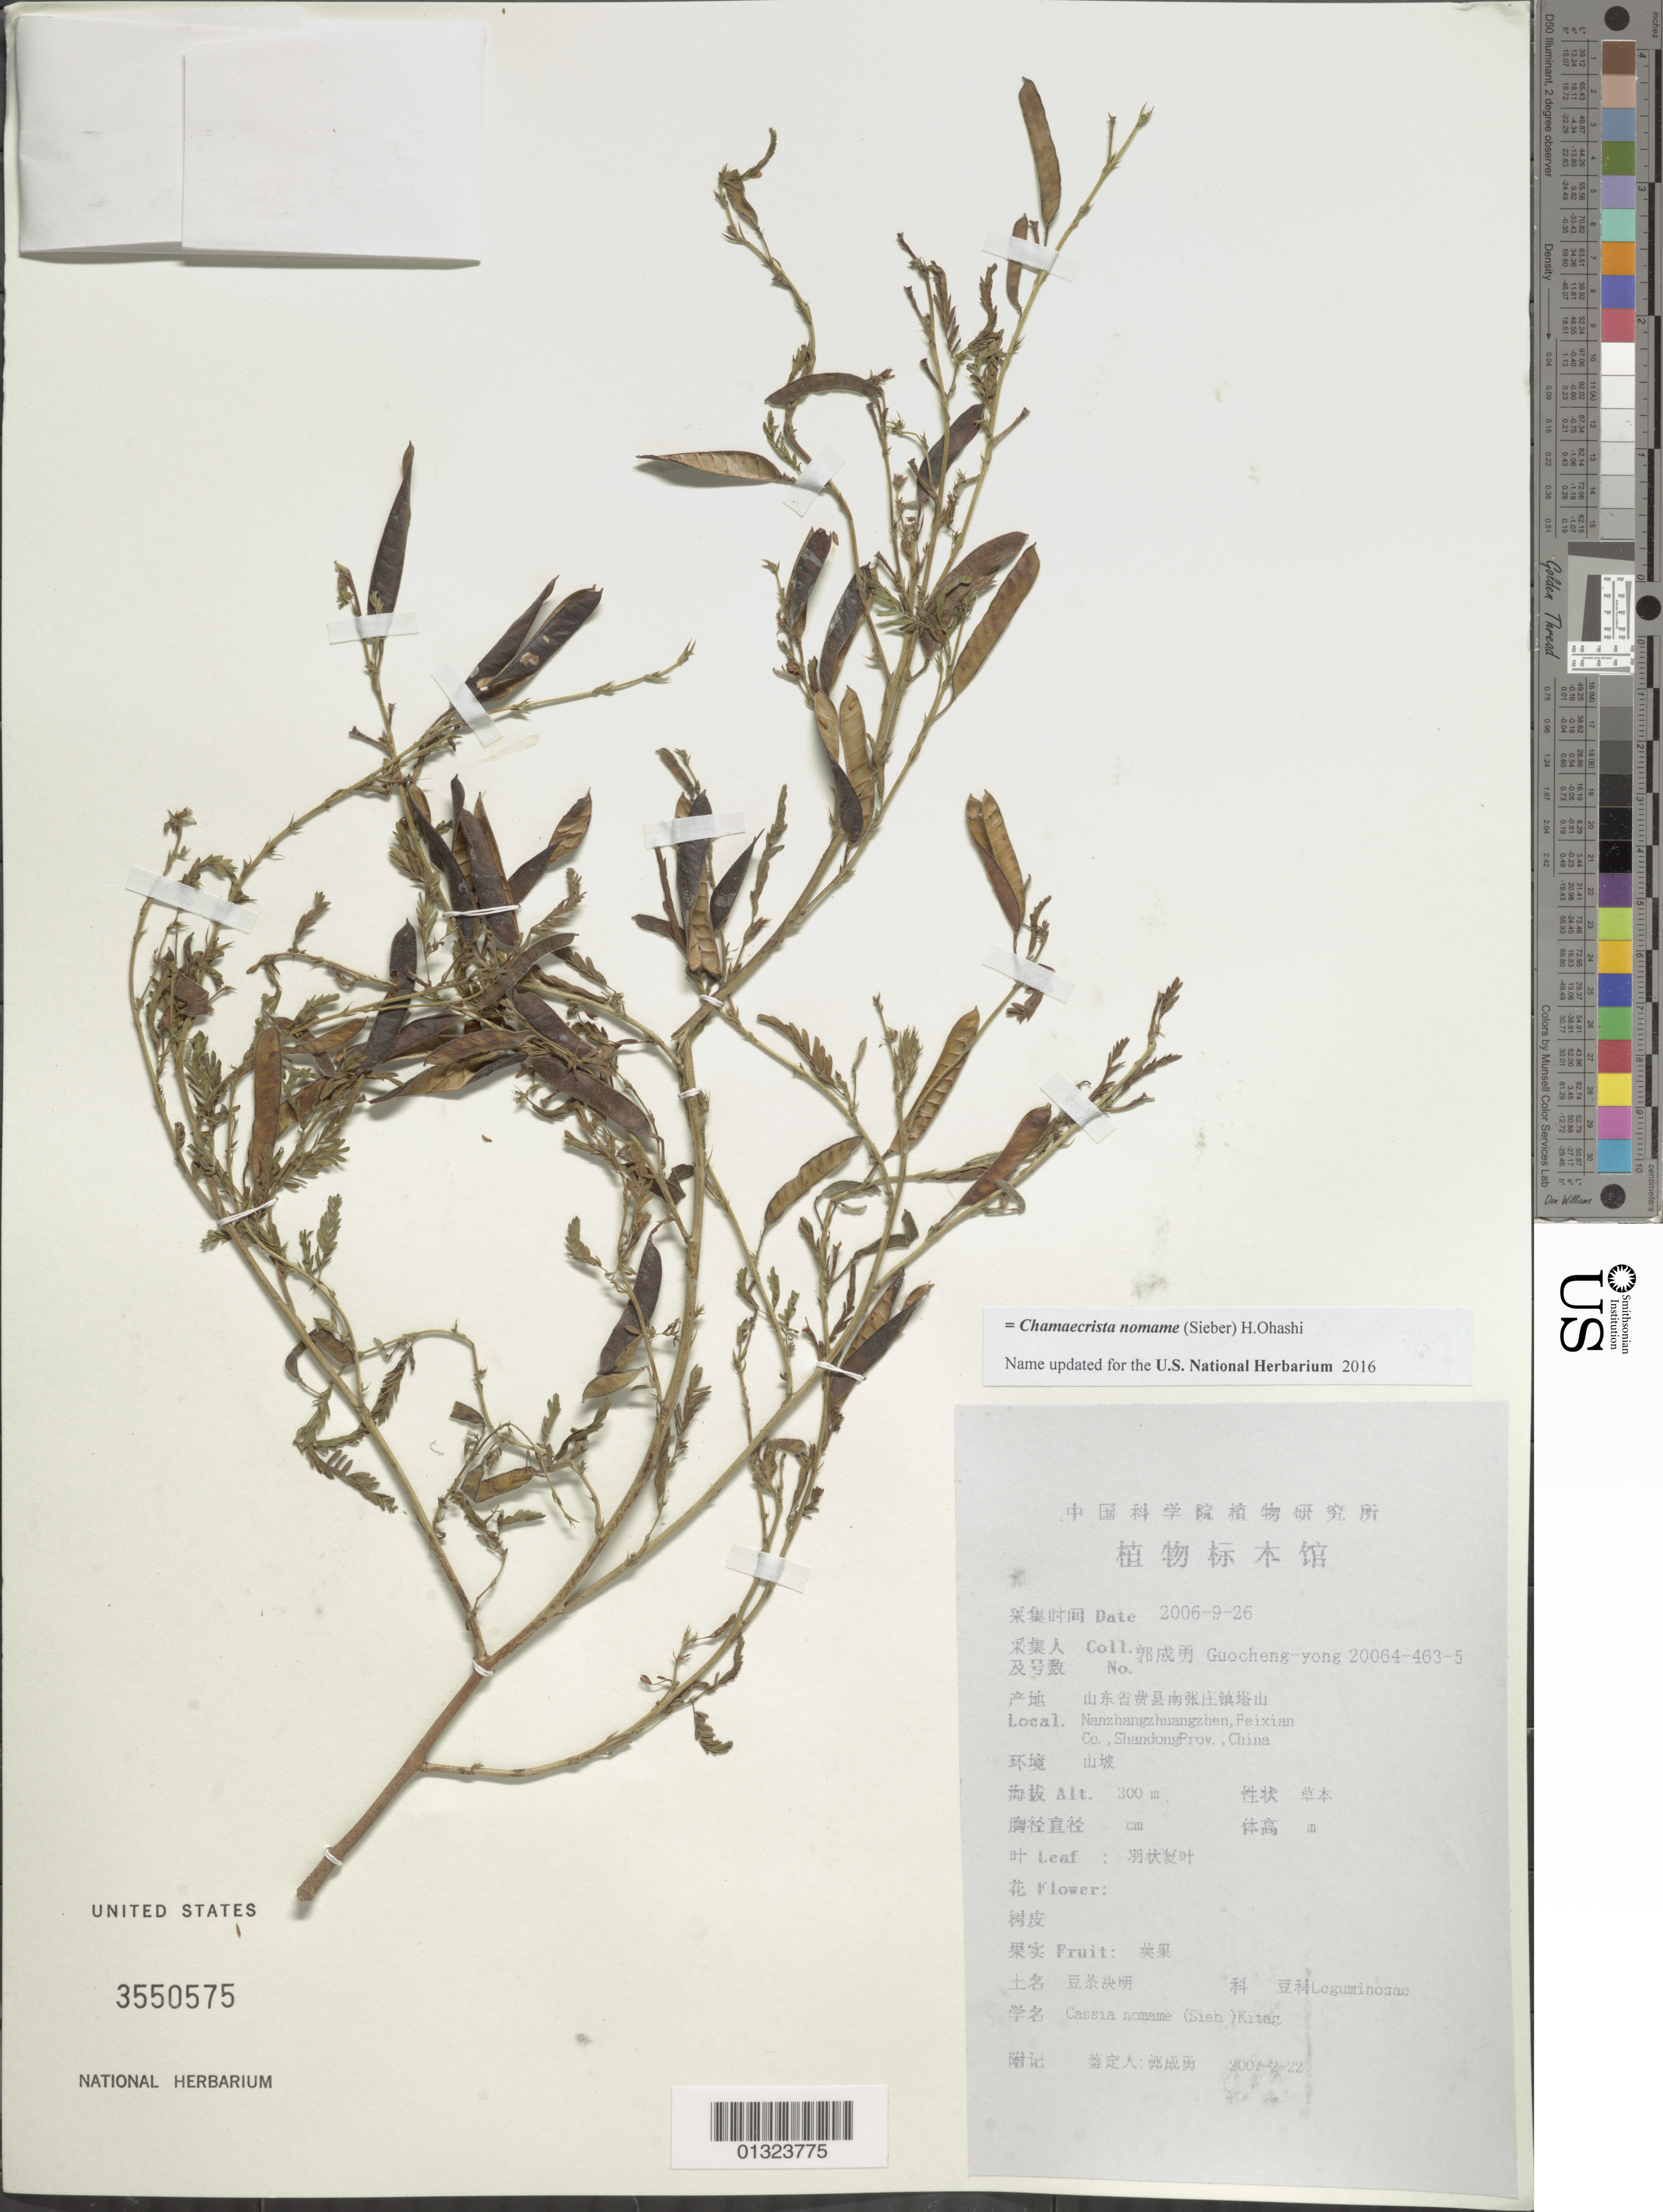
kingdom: Plantae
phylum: Tracheophyta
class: Magnoliopsida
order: Fabales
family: Fabaceae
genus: Chamaecrista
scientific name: Chamaecrista nomame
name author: (Sieber) H. Ohashi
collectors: Guo cheng-yong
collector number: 20064-463-5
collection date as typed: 26 Sep 2006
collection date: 2006-09-26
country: China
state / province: Shandong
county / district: Feixian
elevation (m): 300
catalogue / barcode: US 3550575